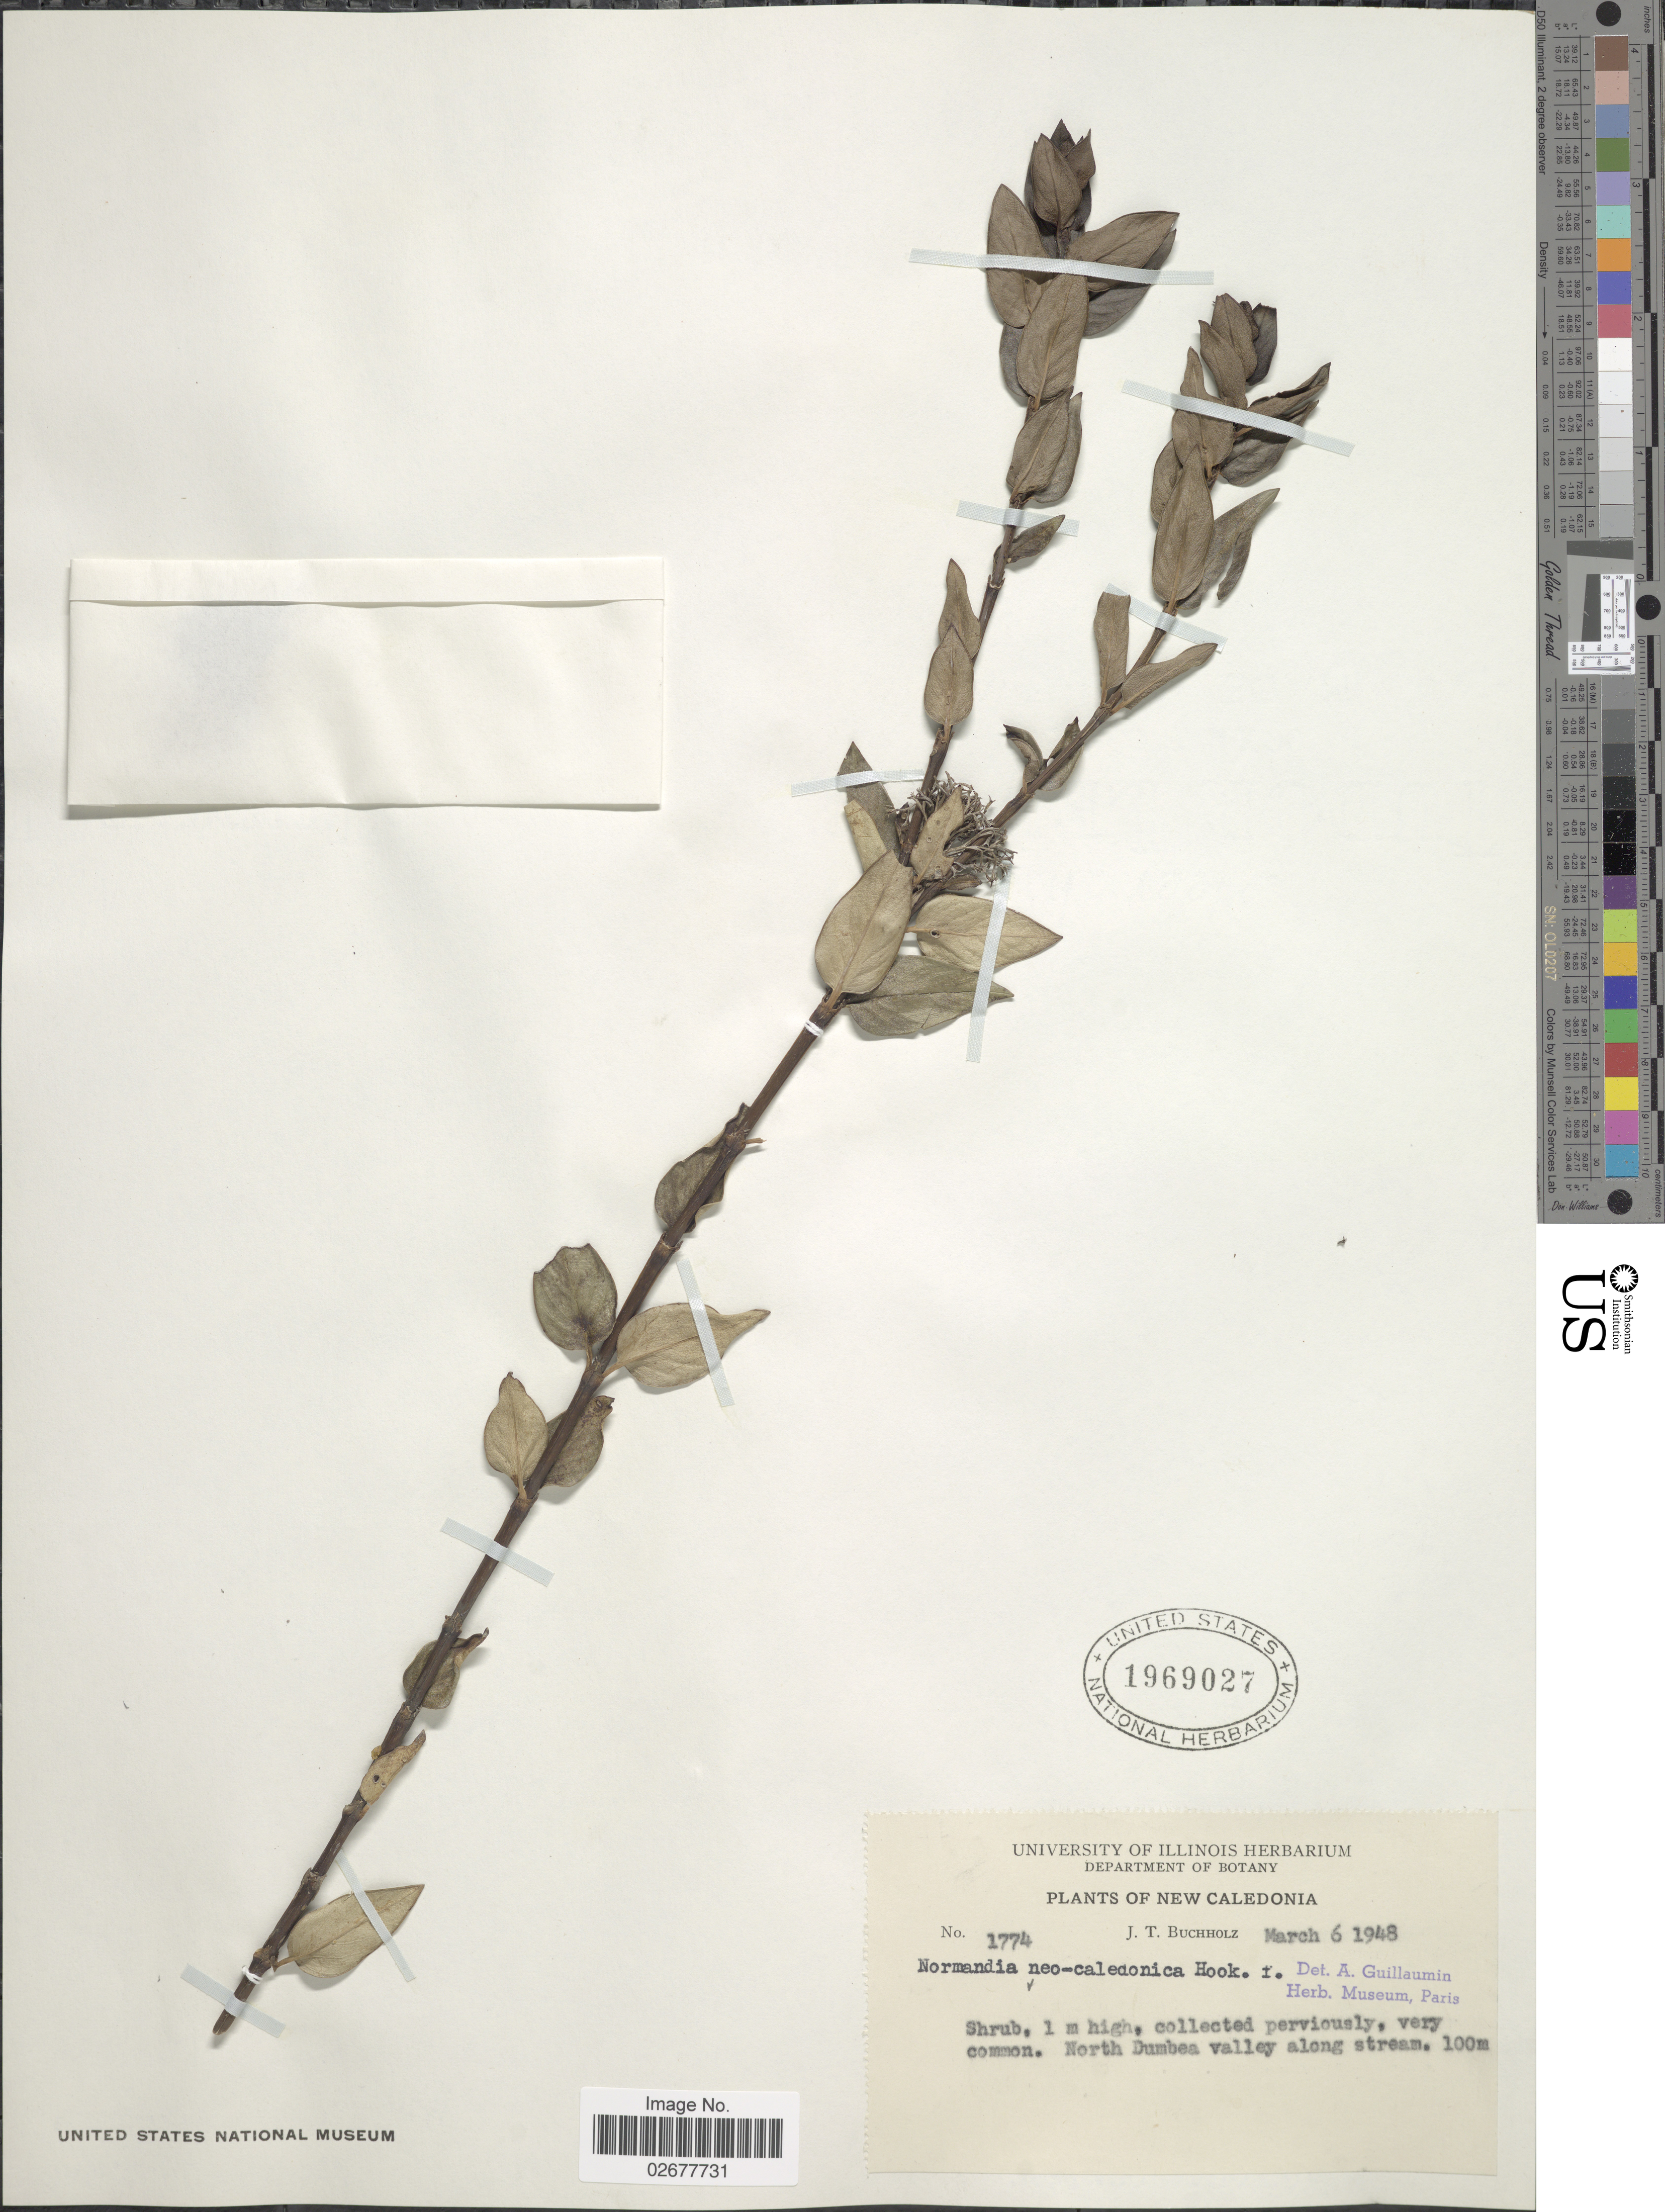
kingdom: Plantae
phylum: Tracheophyta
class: Magnoliopsida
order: Gentianales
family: Rubiaceae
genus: Normandia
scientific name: Normandia neocaledonica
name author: Hook. f.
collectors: J. T. Buchholz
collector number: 1774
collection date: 1948-03-06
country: New Caledonia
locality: North Dumbea valley along stream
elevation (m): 100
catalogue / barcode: US 1969027